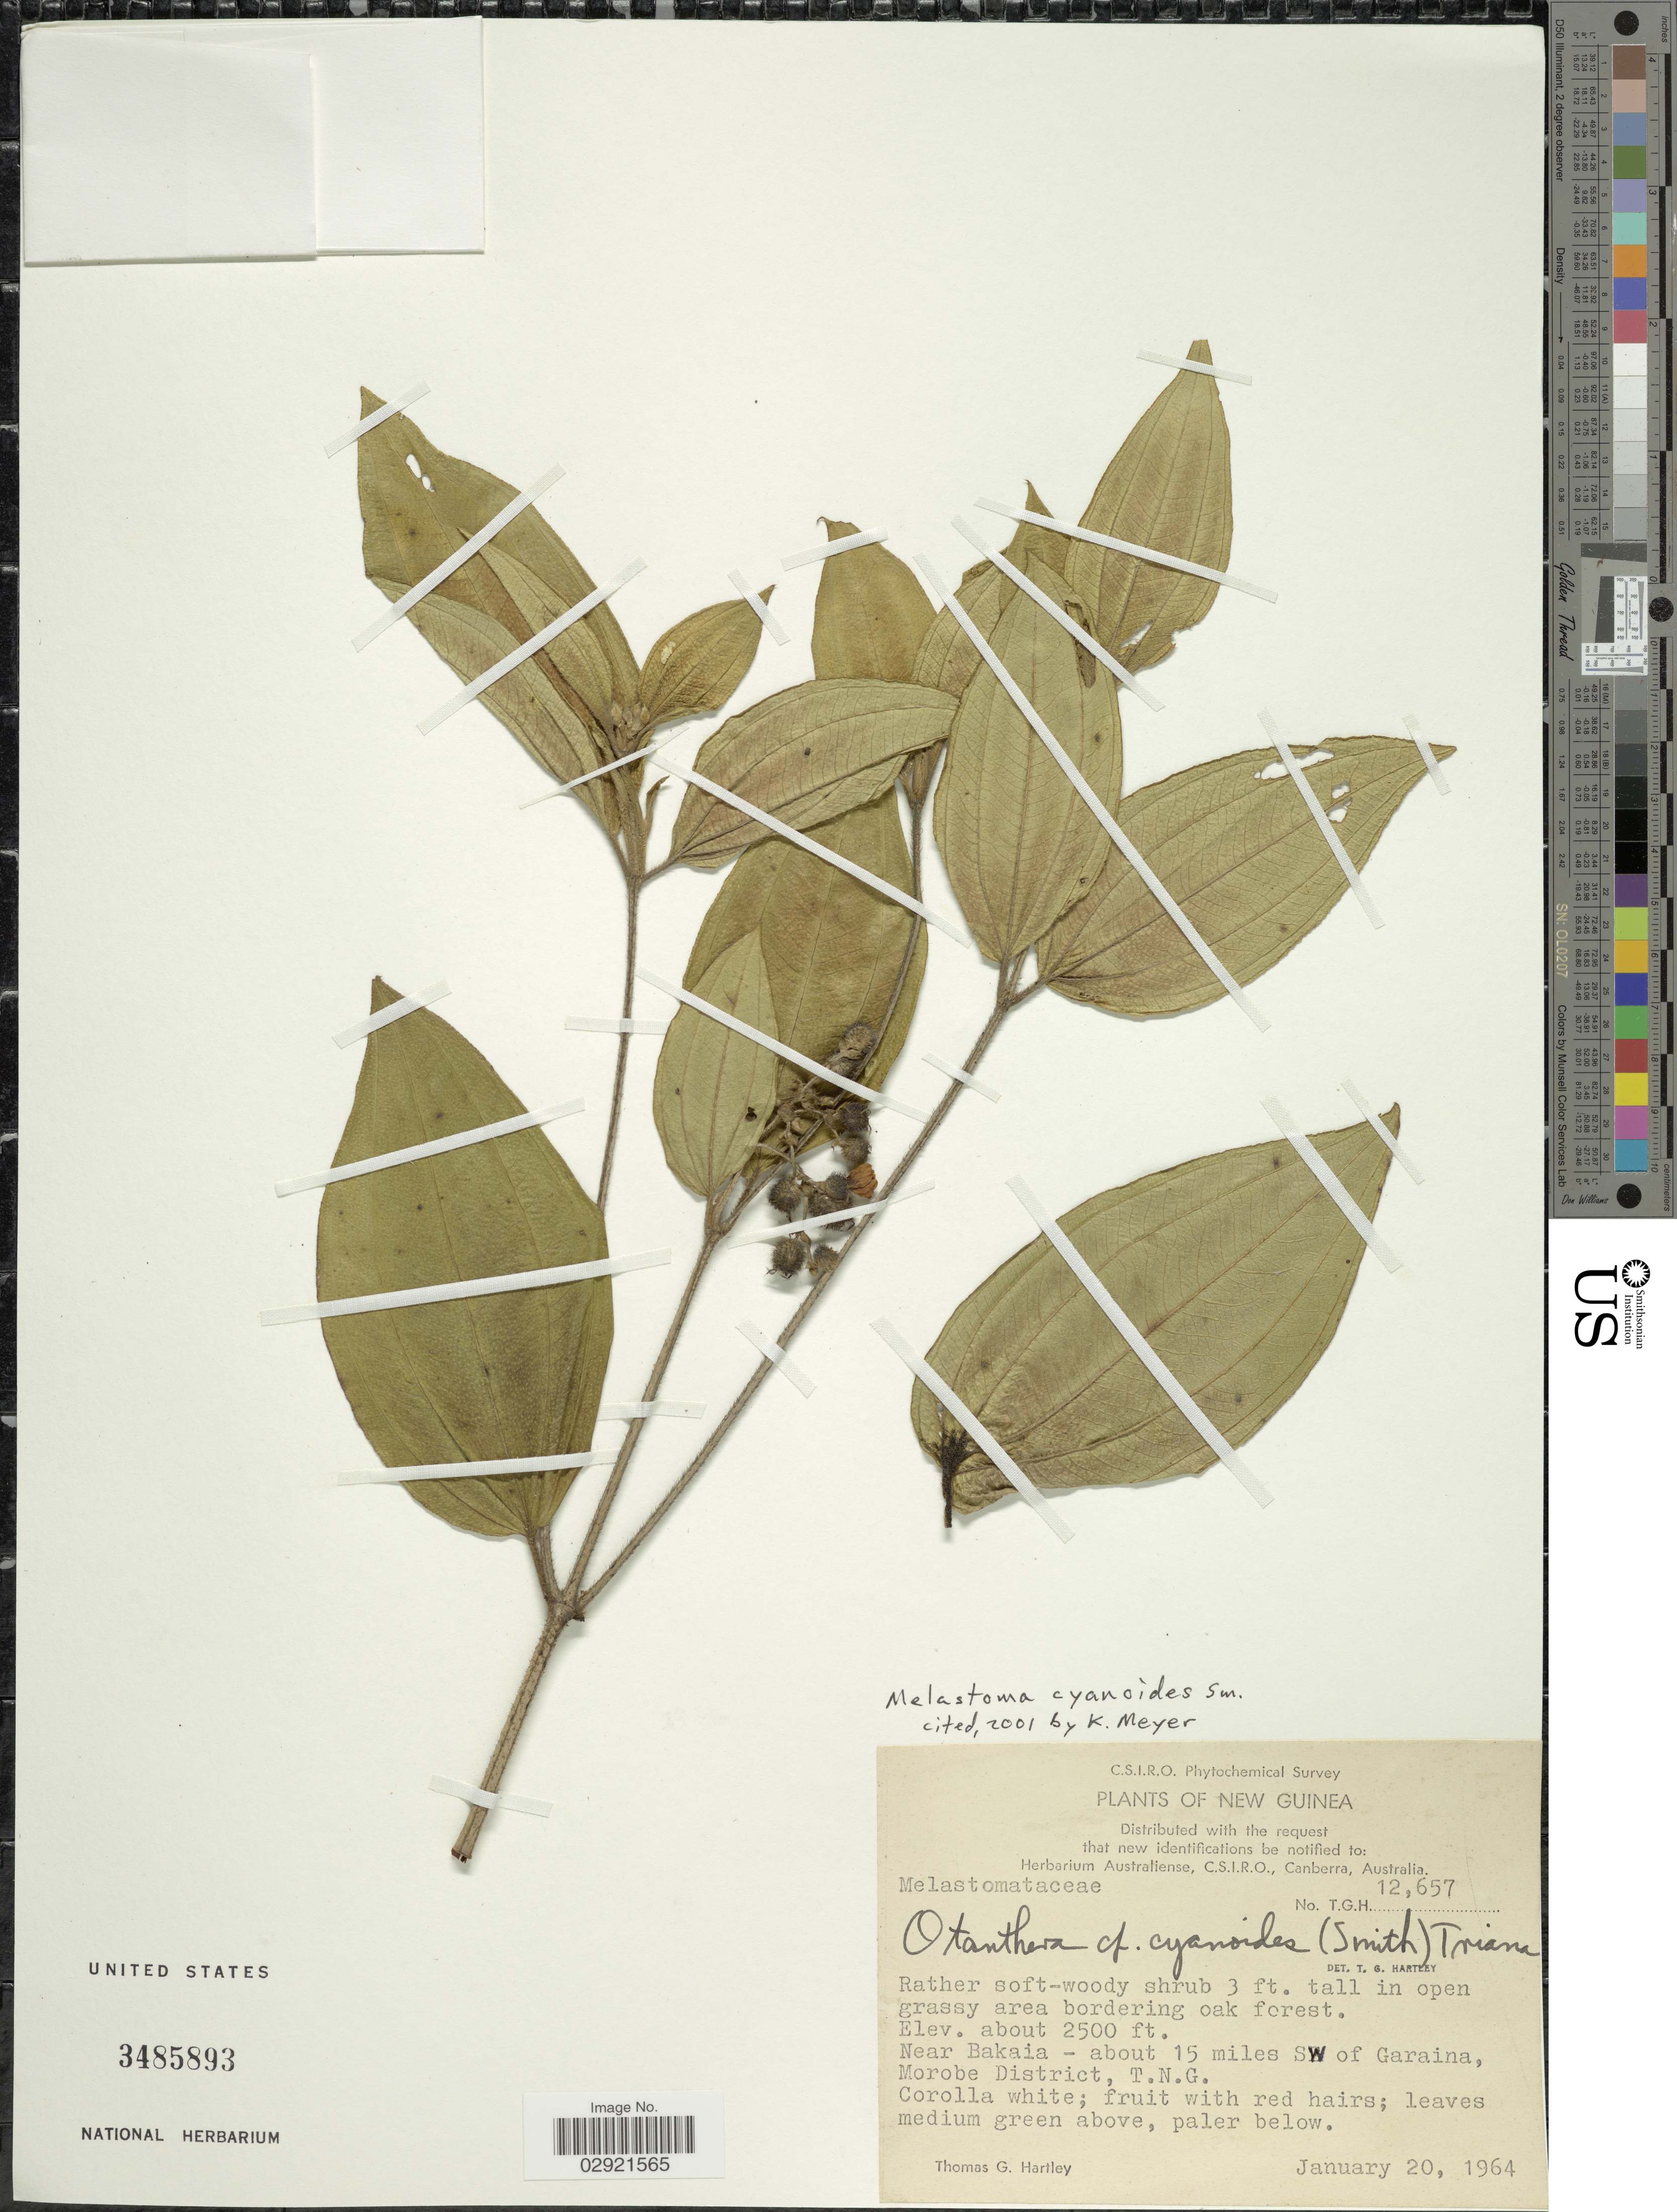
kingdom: Plantae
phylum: Tracheophyta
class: Magnoliopsida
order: Myrtales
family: Melastomataceae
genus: Melastoma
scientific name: Melastoma cyanoides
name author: Sm.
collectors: T. G. Hartley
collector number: TGH12657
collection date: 1964-01-20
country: Papua New Guinea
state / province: Morobe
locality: New Guinea. Near Bakaia - about 15 miles SW of Garaina, Morobe District, T.N.G.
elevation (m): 762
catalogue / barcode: US 3485893